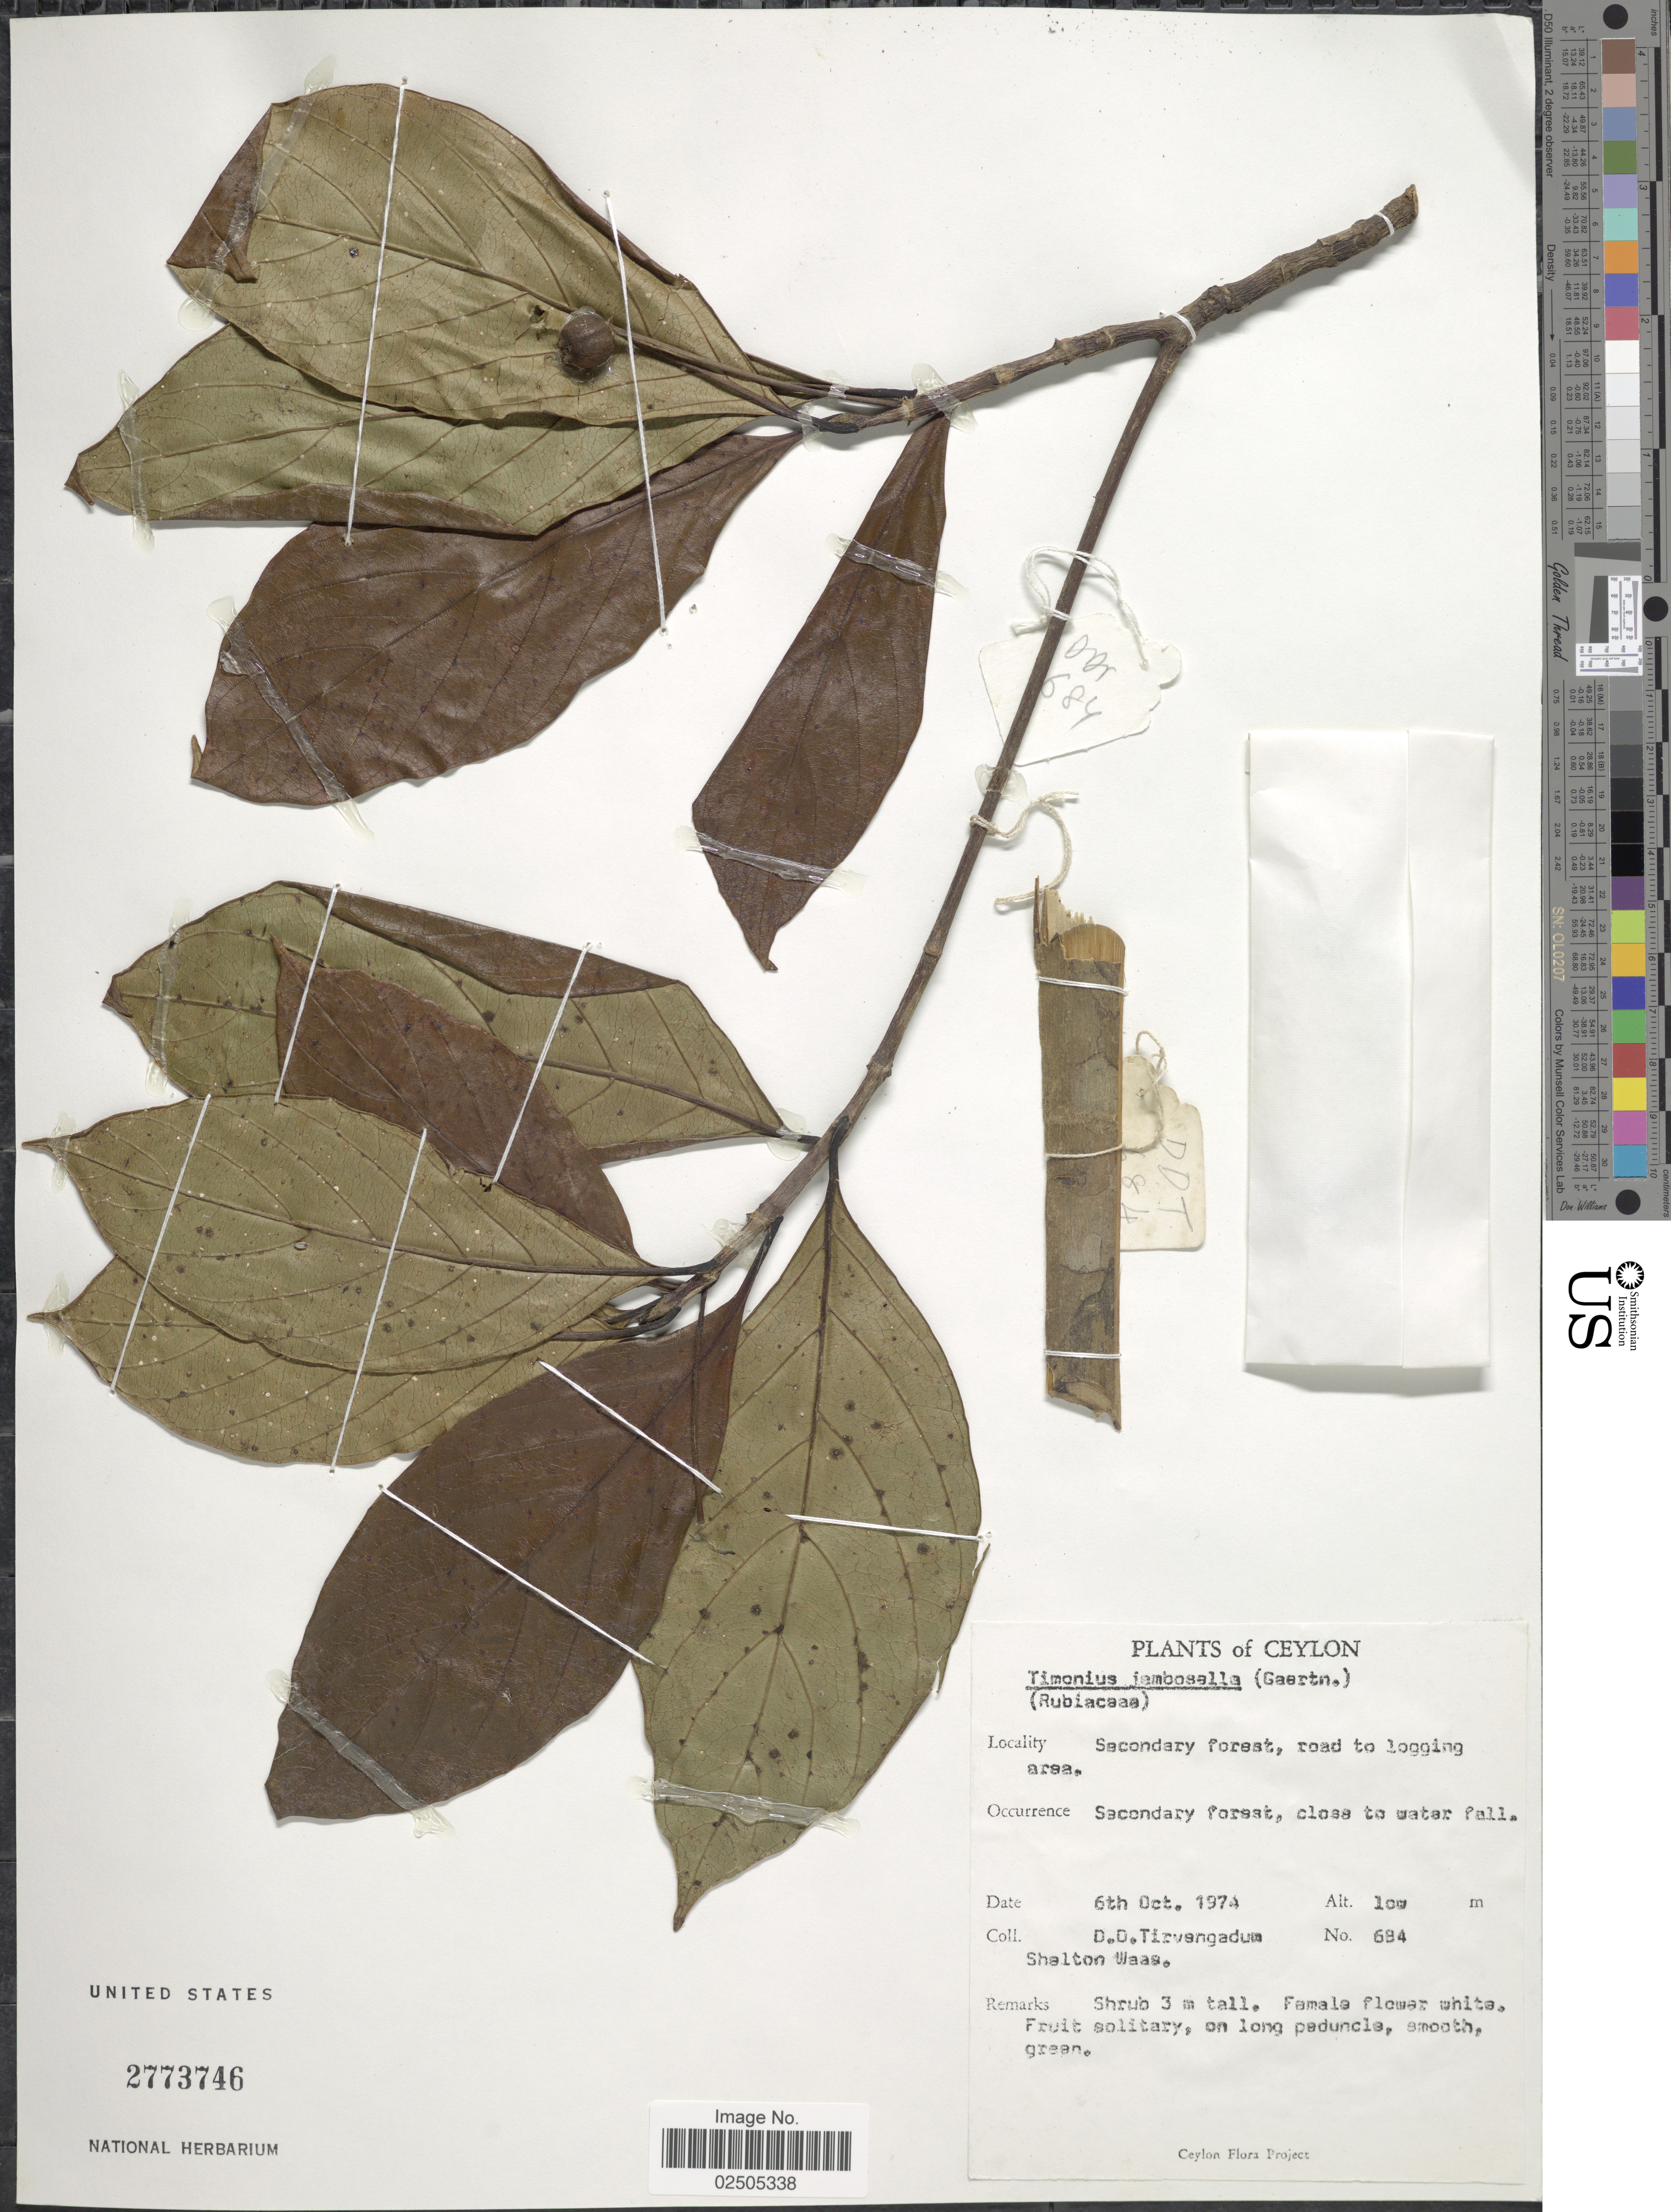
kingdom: Plantae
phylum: Tracheophyta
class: Magnoliopsida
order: Gentianales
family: Rubiaceae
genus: Timonius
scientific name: Timonius jambosella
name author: Thwaites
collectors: D. Tirvengadum & S. Waas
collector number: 684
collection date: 1974-10-06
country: Sri Lanka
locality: Ceylon, Secondary forest, road to logging area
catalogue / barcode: US 2773746